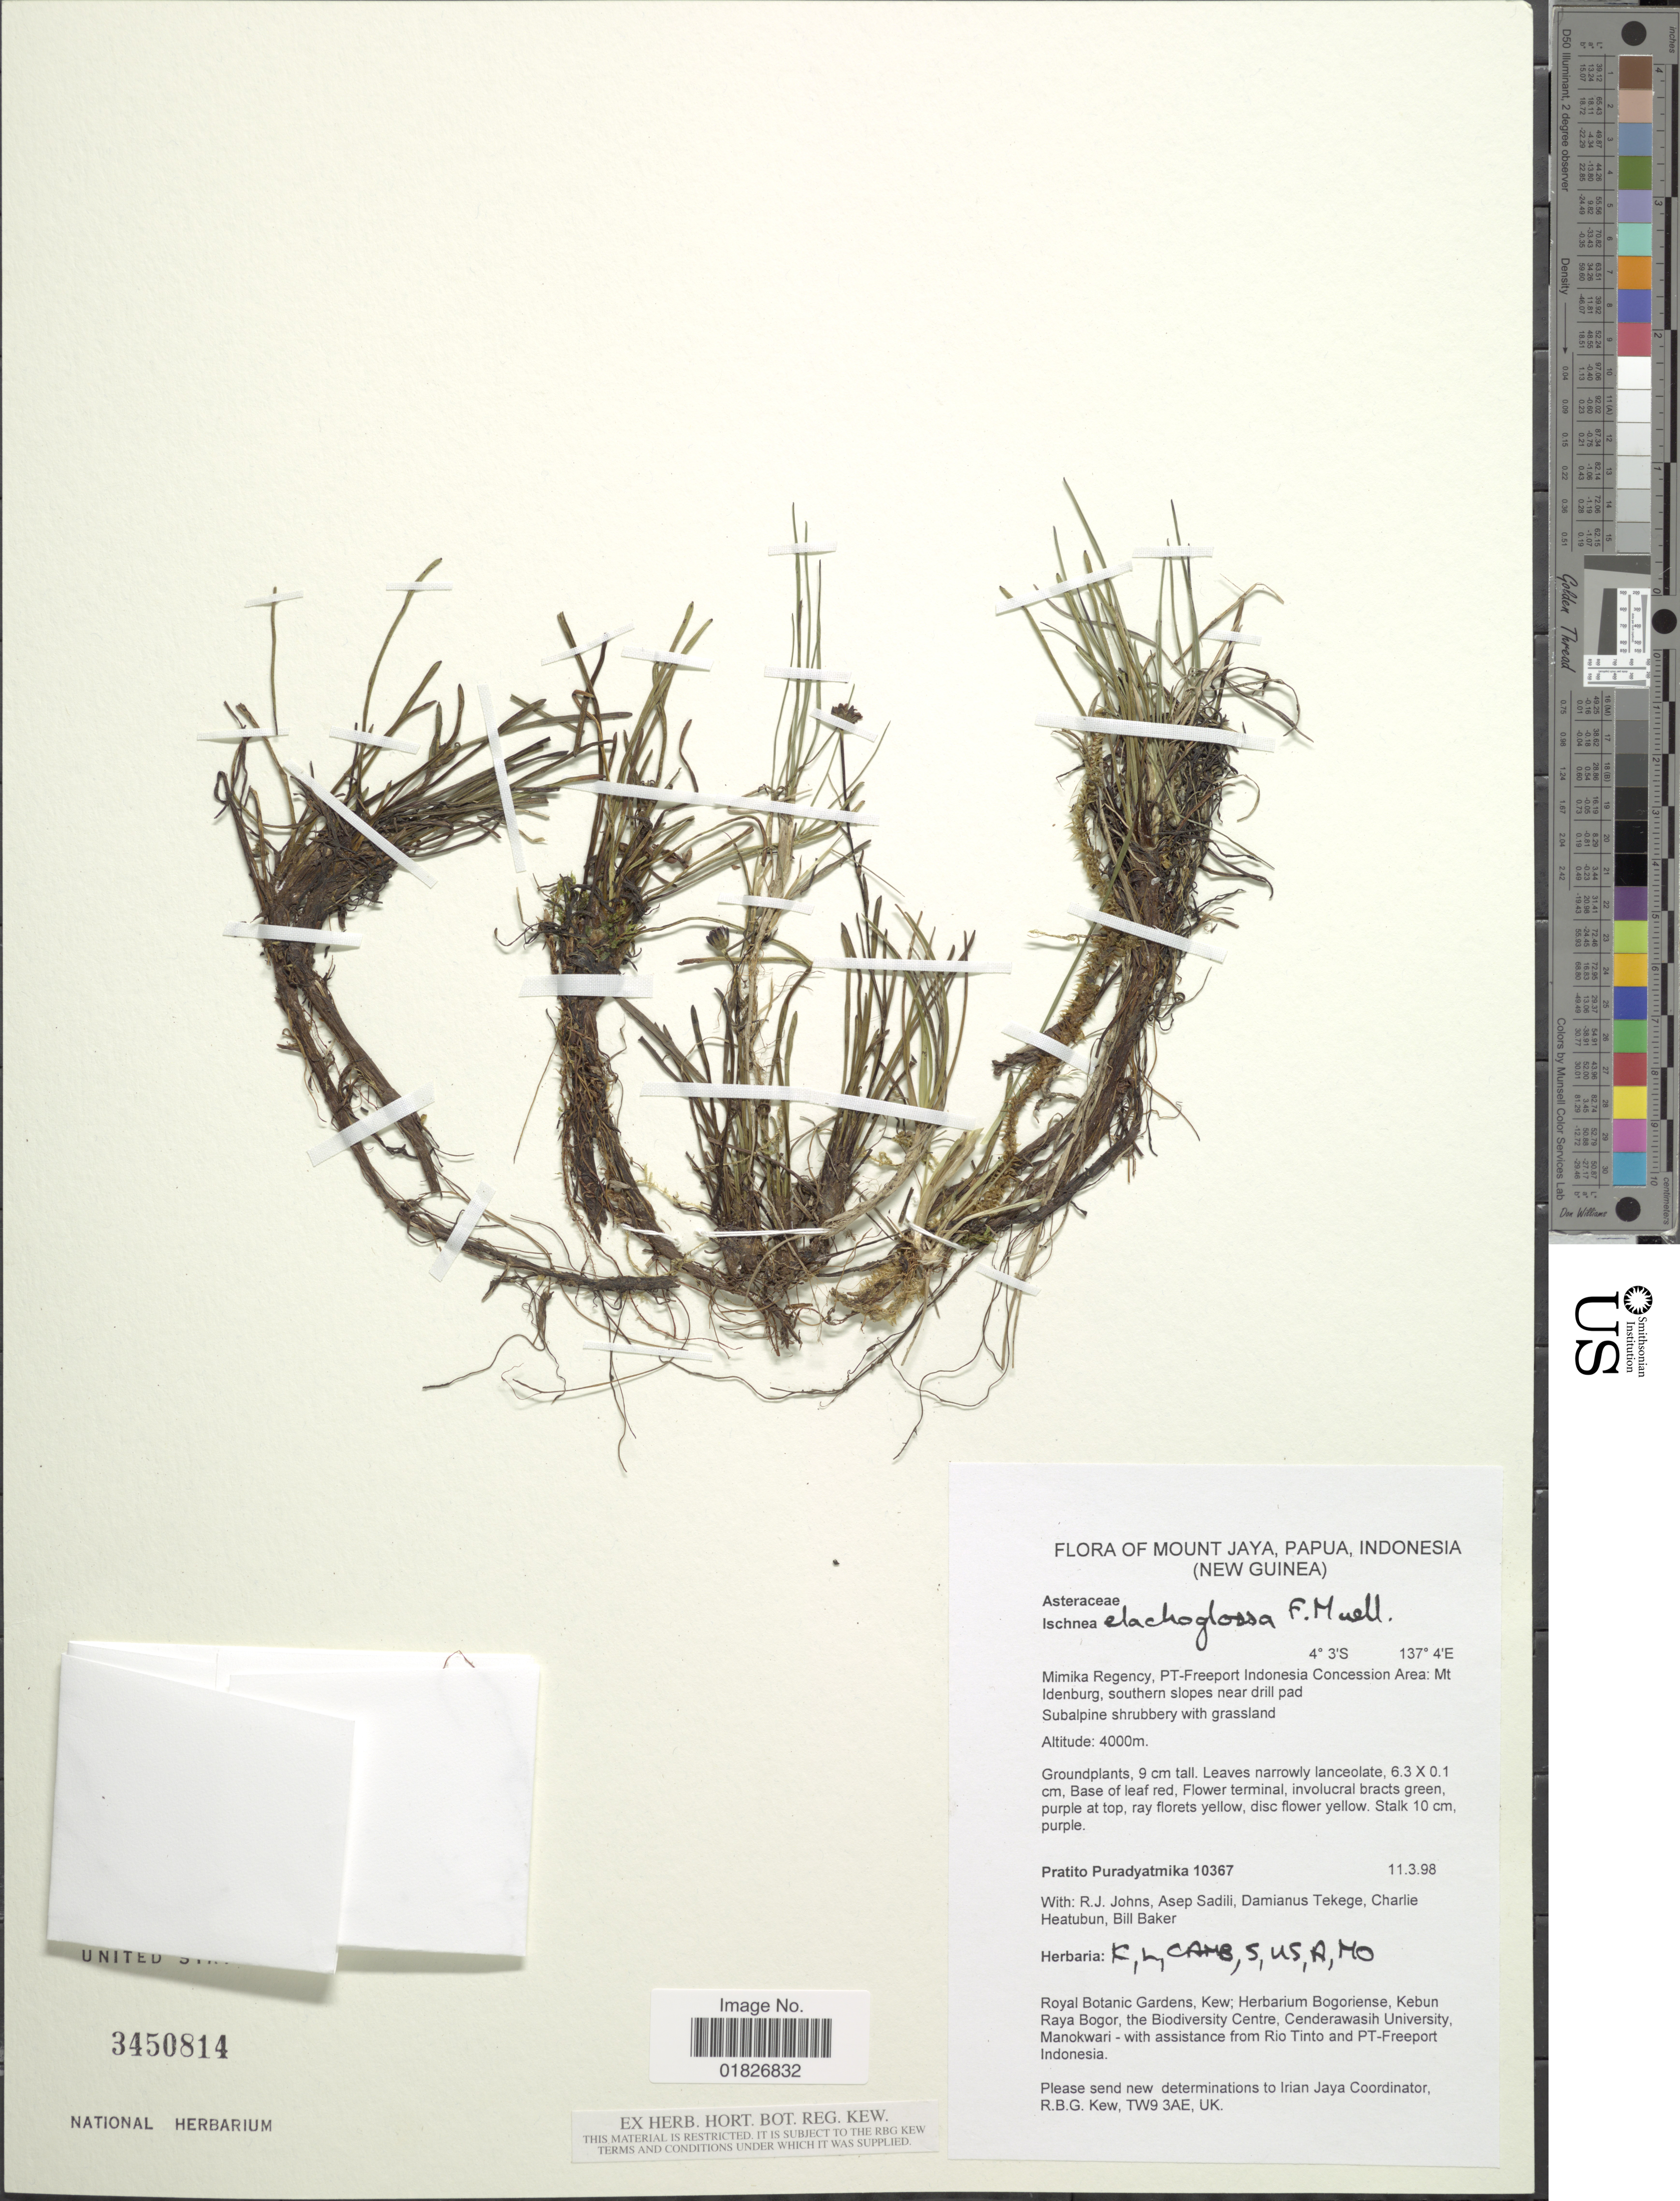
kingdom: Plantae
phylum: Tracheophyta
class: Magnoliopsida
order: Asterales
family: Asteraceae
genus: Ischnea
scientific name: Ischnea elachoglossa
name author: F. Muell.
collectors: P. Puradyatmika, R. Johns, A. Sadili & D. Tekege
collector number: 10367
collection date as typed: Transcribed d/m/y: 11/3/98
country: Indonesia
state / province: Papua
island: New Guinea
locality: Mount Jaya, (New Guinea), Mimika Regency, PT-Freeport Indonesia Concession Area, Mt. Idenburg, southern slopes near drill pad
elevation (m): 4000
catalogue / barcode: US 3450814